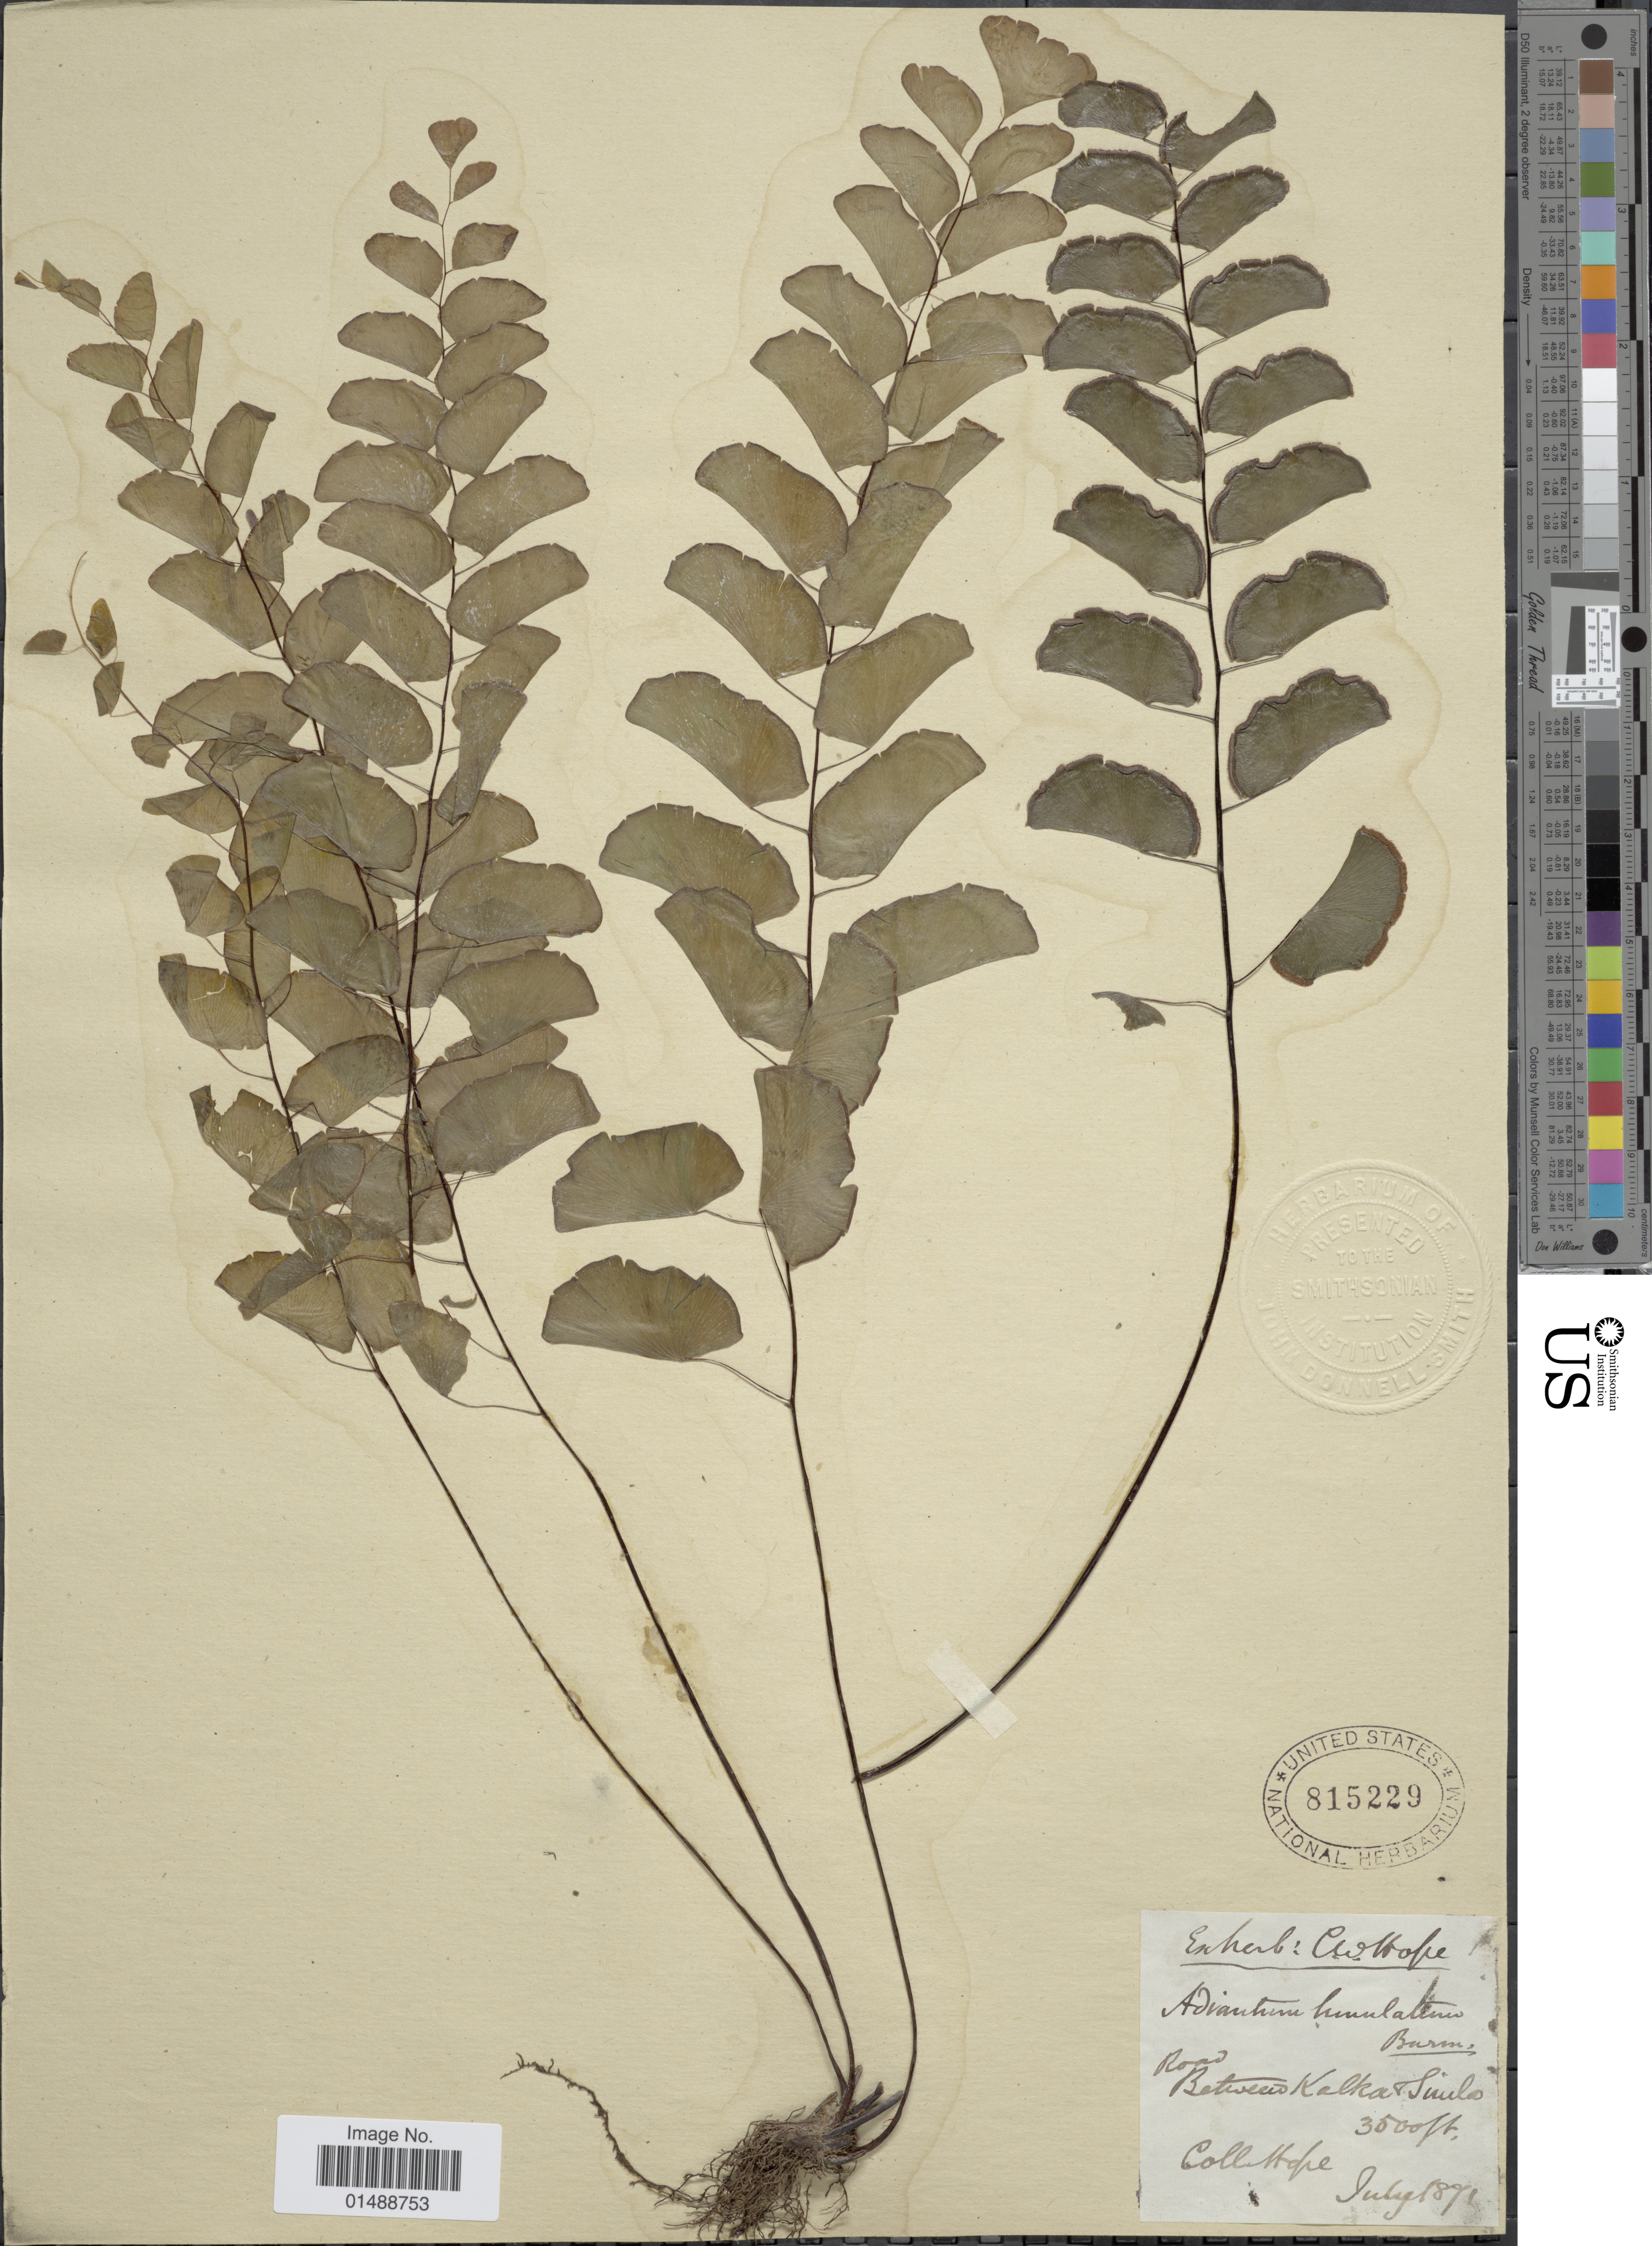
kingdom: Plantae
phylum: Tracheophyta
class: Polypodiopsida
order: Polypodiales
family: Pteridaceae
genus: Adiantum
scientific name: Adiantum philippense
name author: L.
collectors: Hope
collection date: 1891-07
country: India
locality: Road, Between Kalka & Simla.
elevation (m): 1067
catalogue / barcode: US 815229